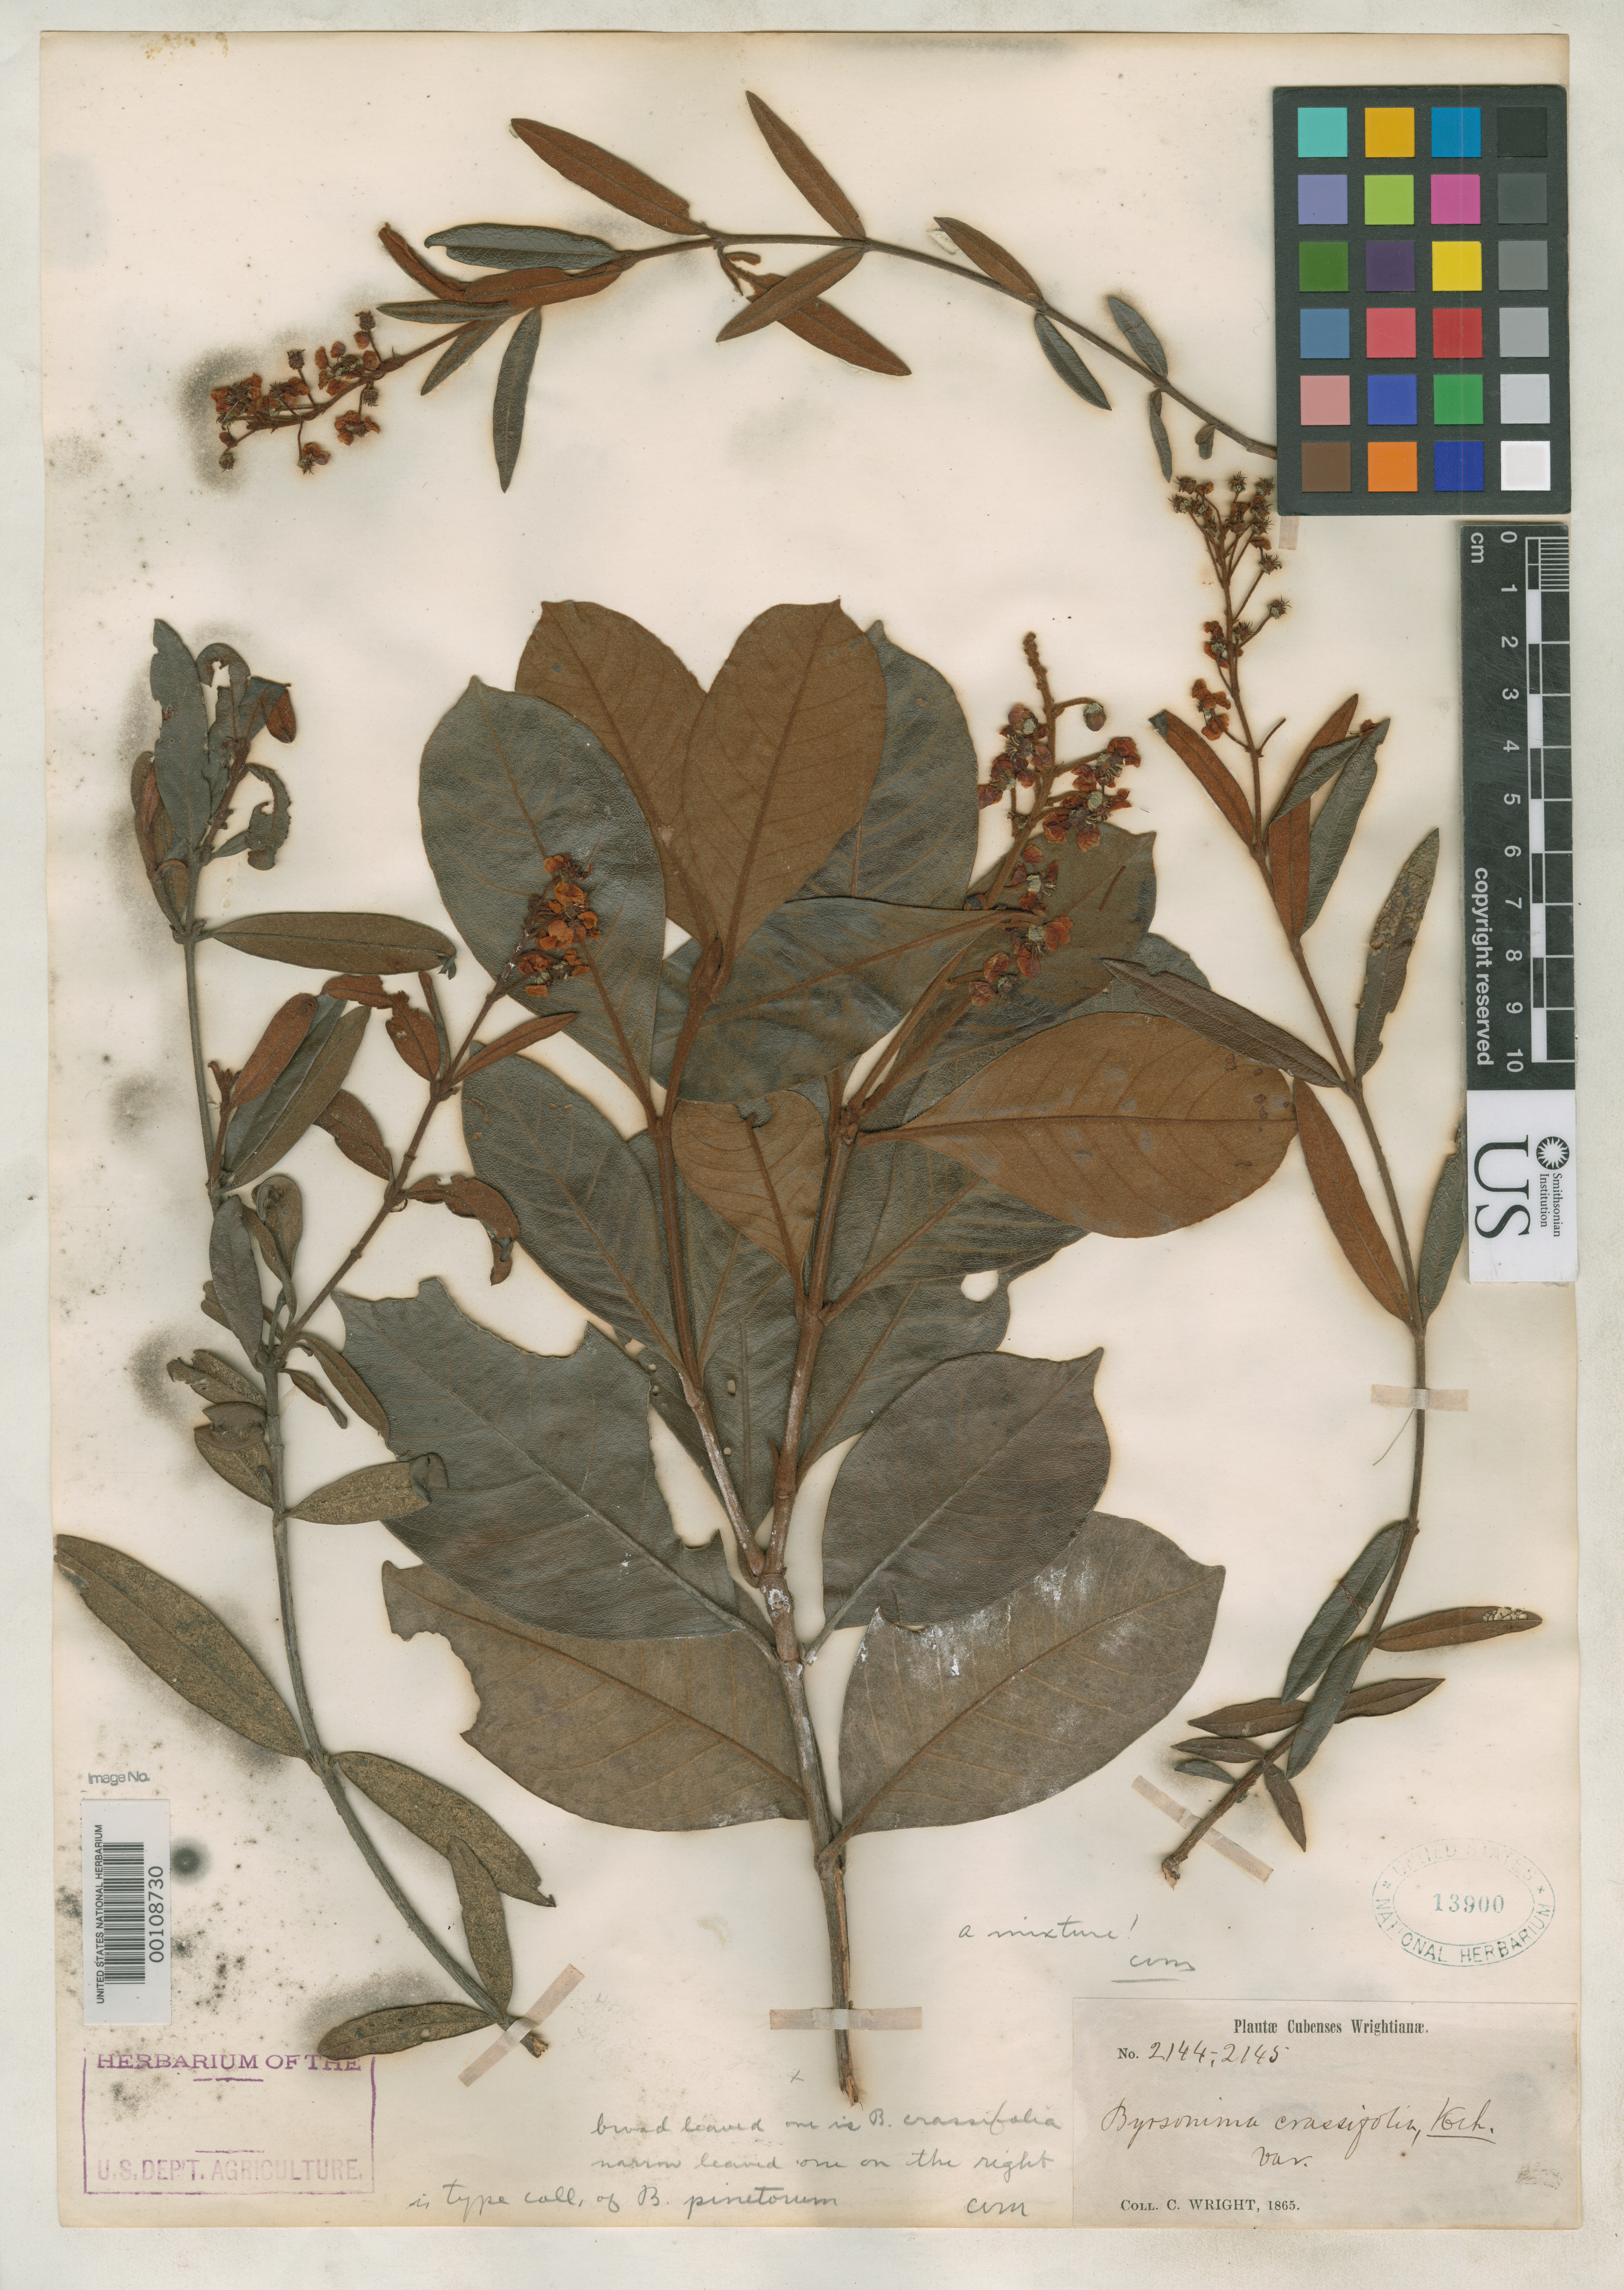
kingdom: Plantae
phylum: Tracheophyta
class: Magnoliopsida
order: Malpighiales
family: Malpighiaceae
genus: Byrsonima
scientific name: Byrsonima pinetorum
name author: C. Wright in Griseb.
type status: Isotype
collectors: C. Wright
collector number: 2144 p.p.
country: Cuba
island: Greater Antilles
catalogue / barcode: US 13900